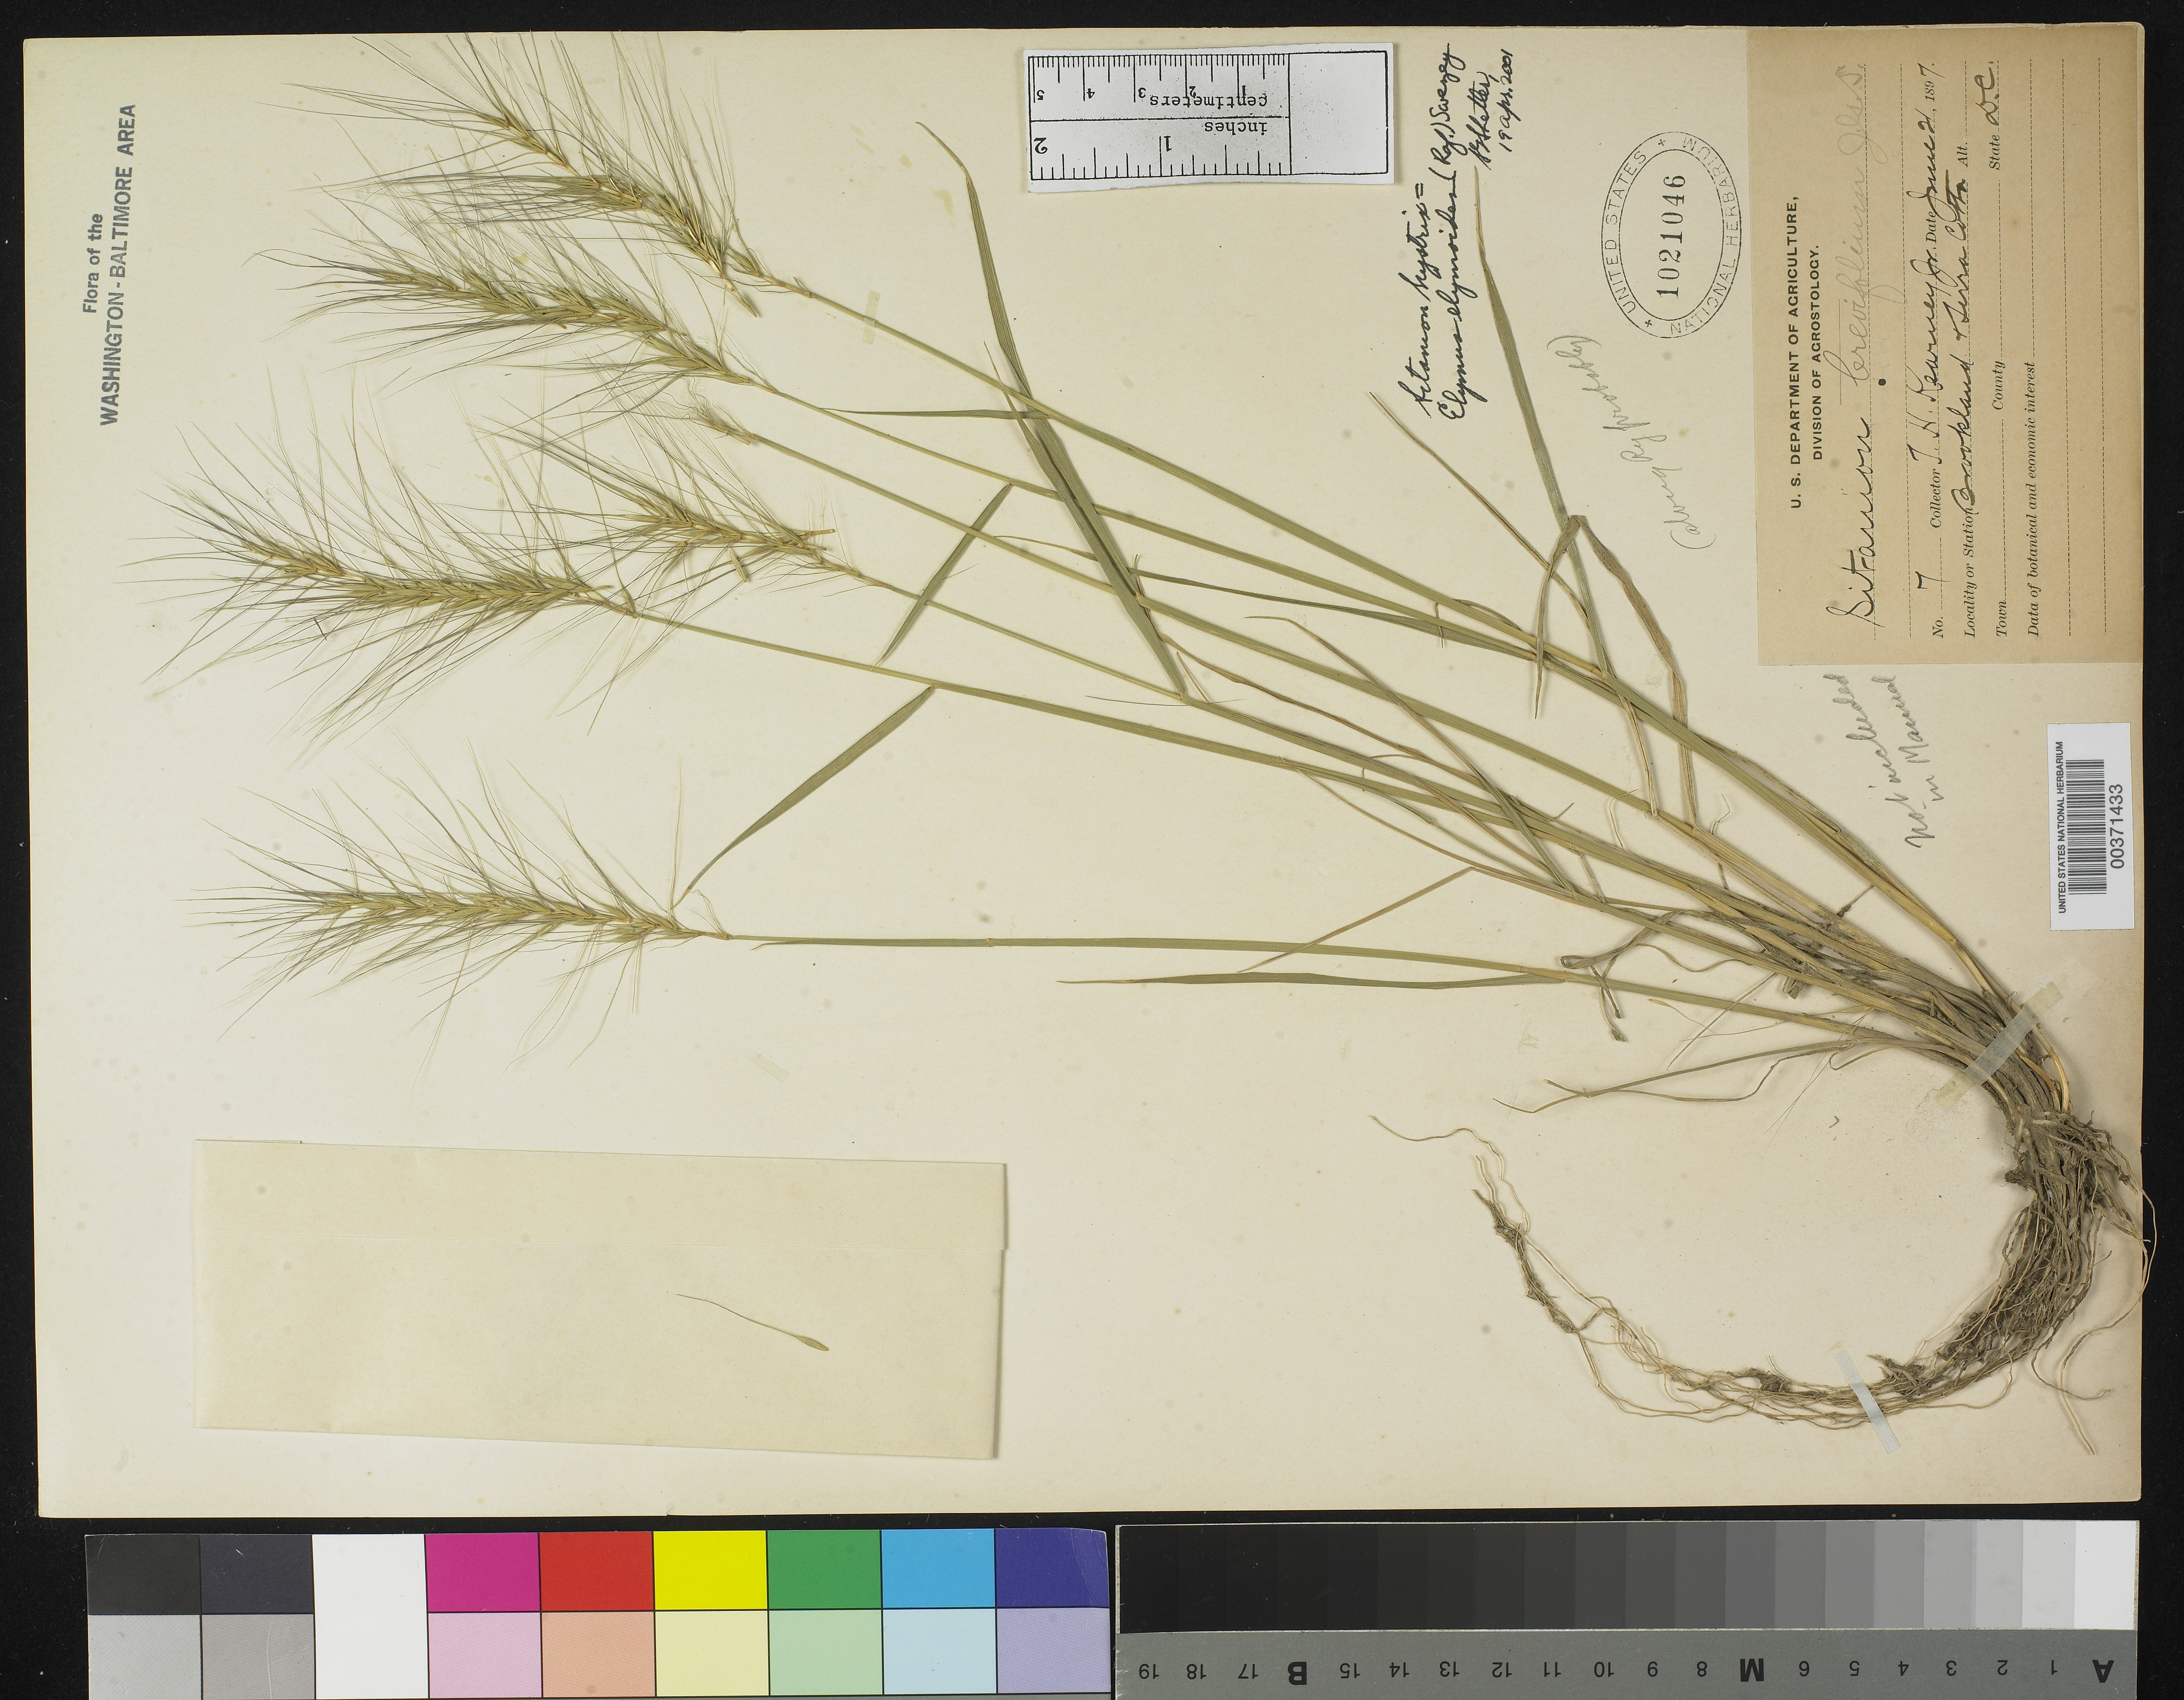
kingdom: Plantae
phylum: Tracheophyta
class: Liliopsida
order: Poales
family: Poaceae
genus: Elymus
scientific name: Elymus elymoides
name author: (Raf.) Swezey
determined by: Shetler, Stanwyn G., (US), NMNH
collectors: T. H. Kearney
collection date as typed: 21 Jun 1897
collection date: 1897-06-21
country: United States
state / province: District of Columbia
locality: Brookland, Terra Cotta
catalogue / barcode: US 1021046